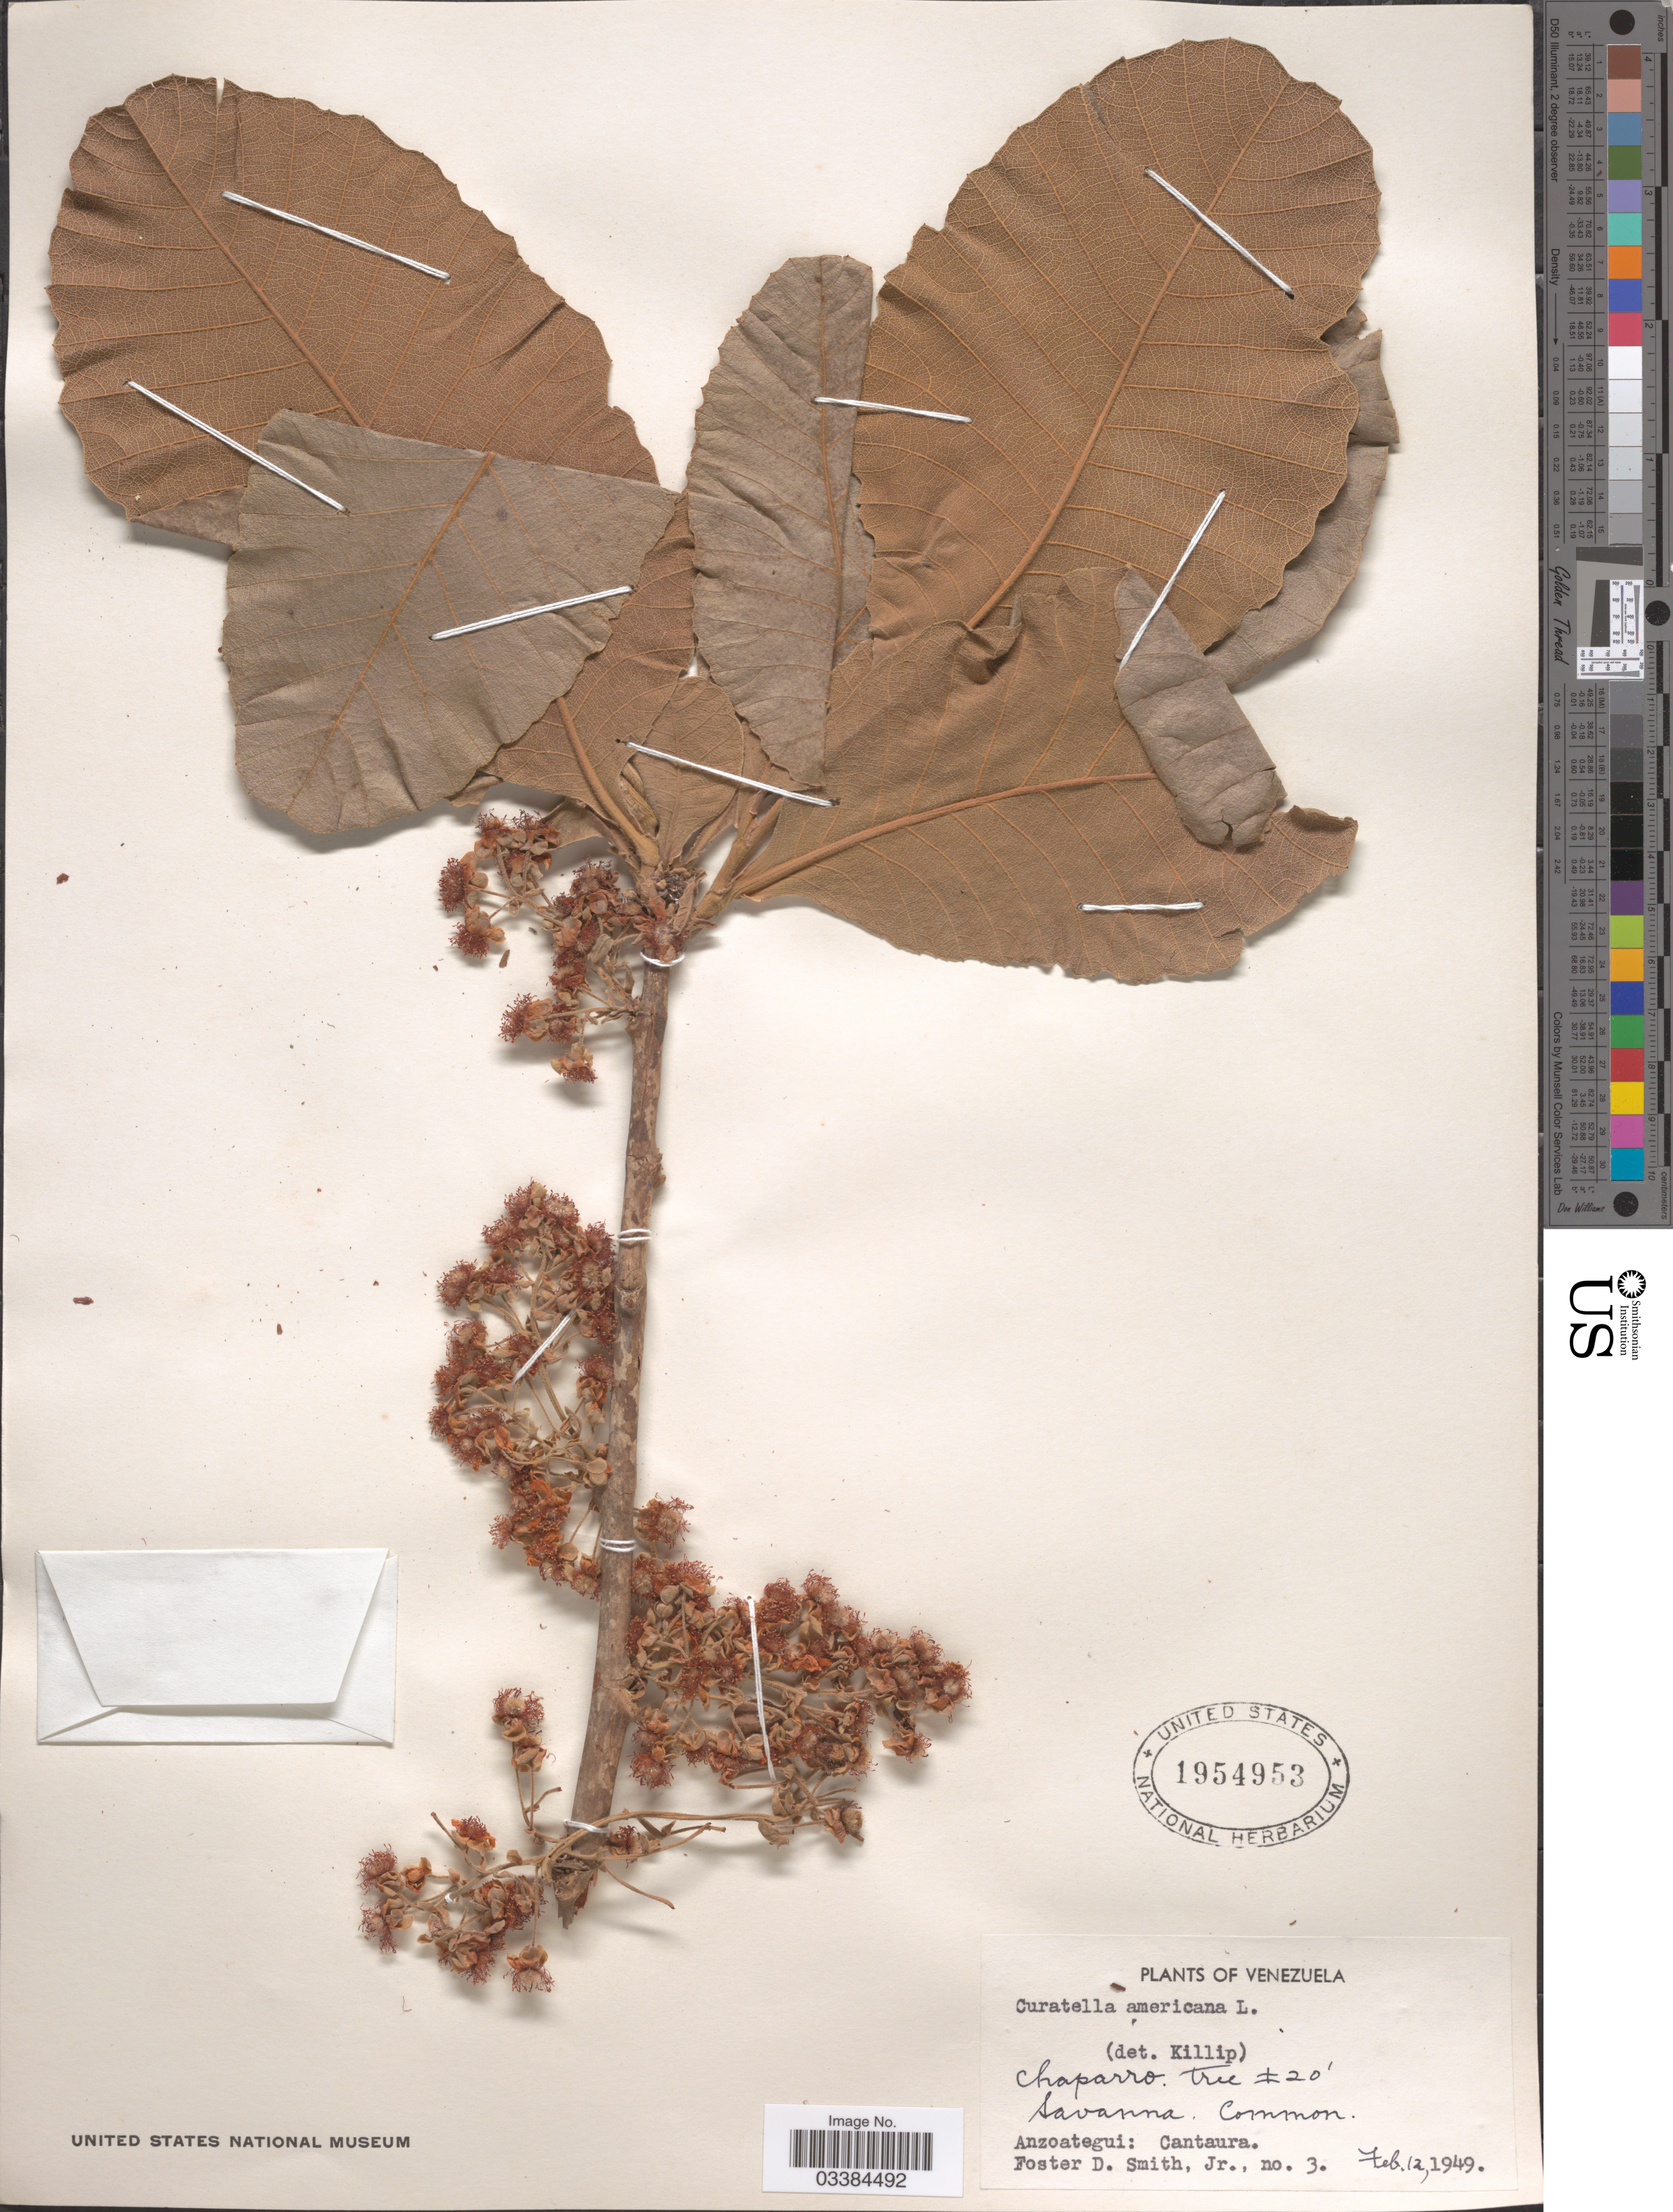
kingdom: Plantae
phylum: Tracheophyta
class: Magnoliopsida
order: Dilleniales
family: Dilleniaceae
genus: Curatella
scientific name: Curatella americana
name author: L.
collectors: F. Smith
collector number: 3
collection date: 1949-02-12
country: Venezuela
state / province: Anzoategui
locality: Cantaura.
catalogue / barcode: US 1954953